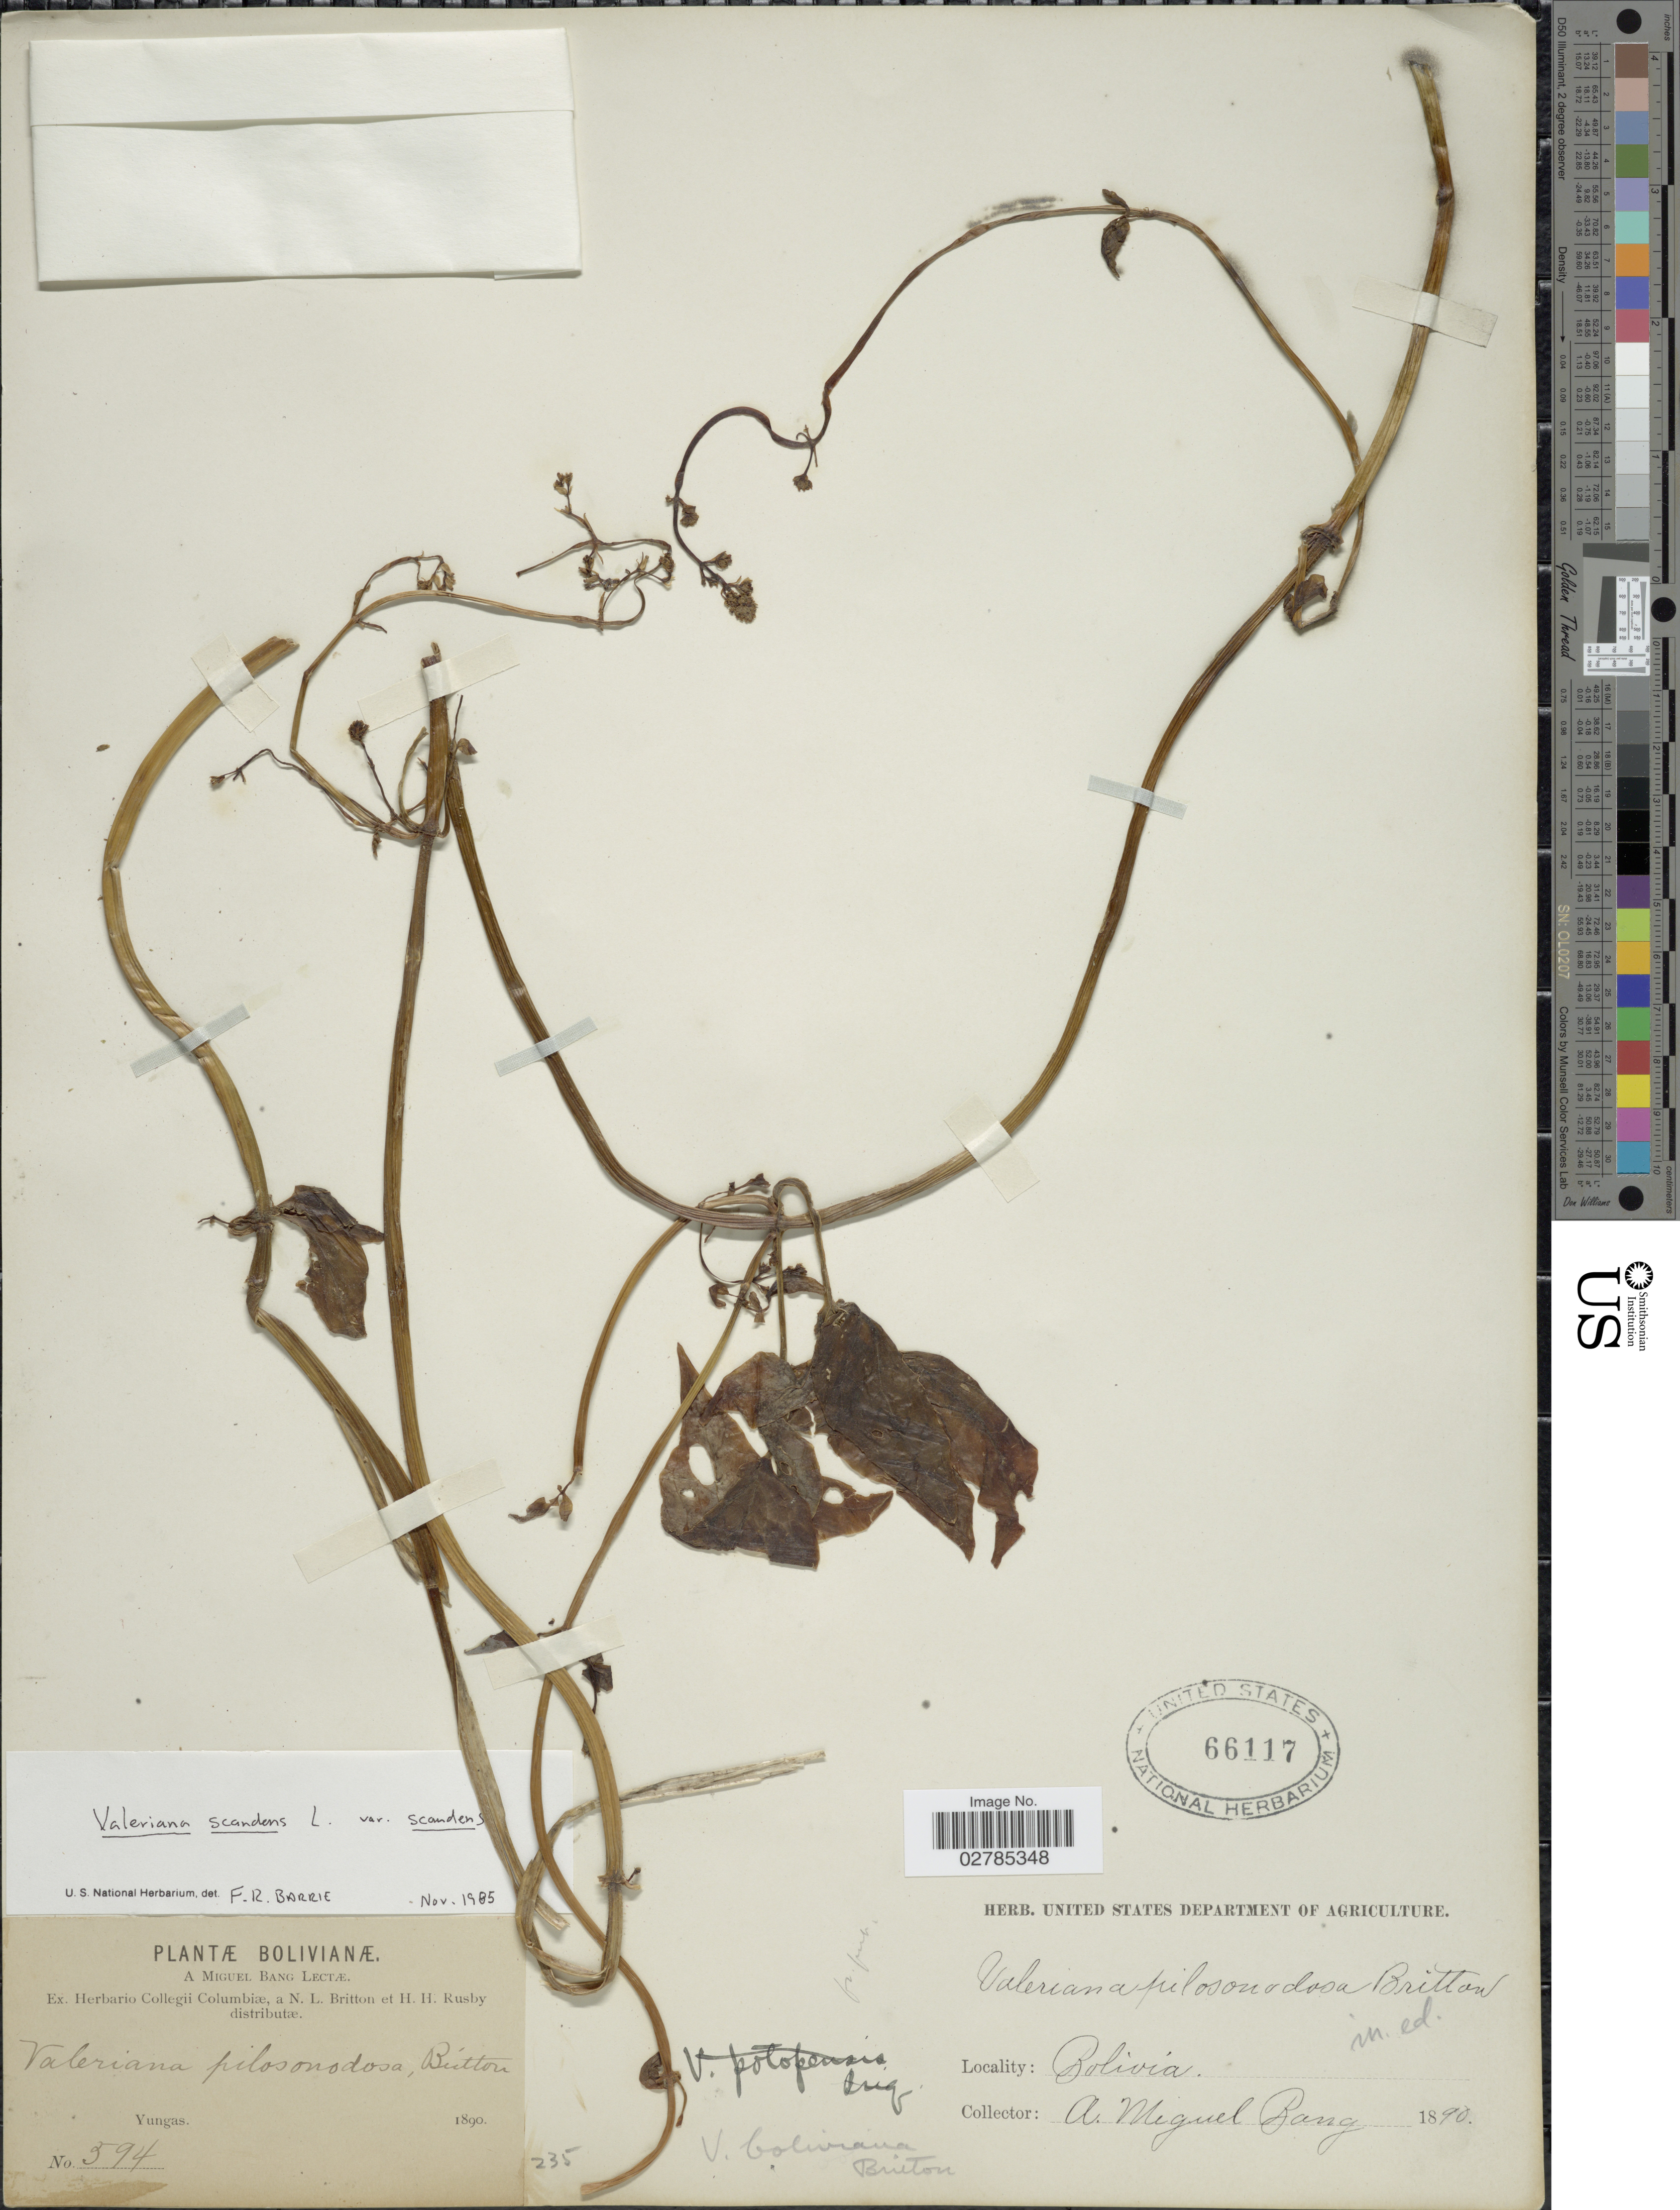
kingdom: Plantae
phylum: Tracheophyta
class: Magnoliopsida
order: Dipsacales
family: Caprifoliaceae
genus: Valeriana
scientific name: Valeriana scandens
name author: L.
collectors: M. Bang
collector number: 594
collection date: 1890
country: Bolivia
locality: Yungas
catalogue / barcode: US 66117